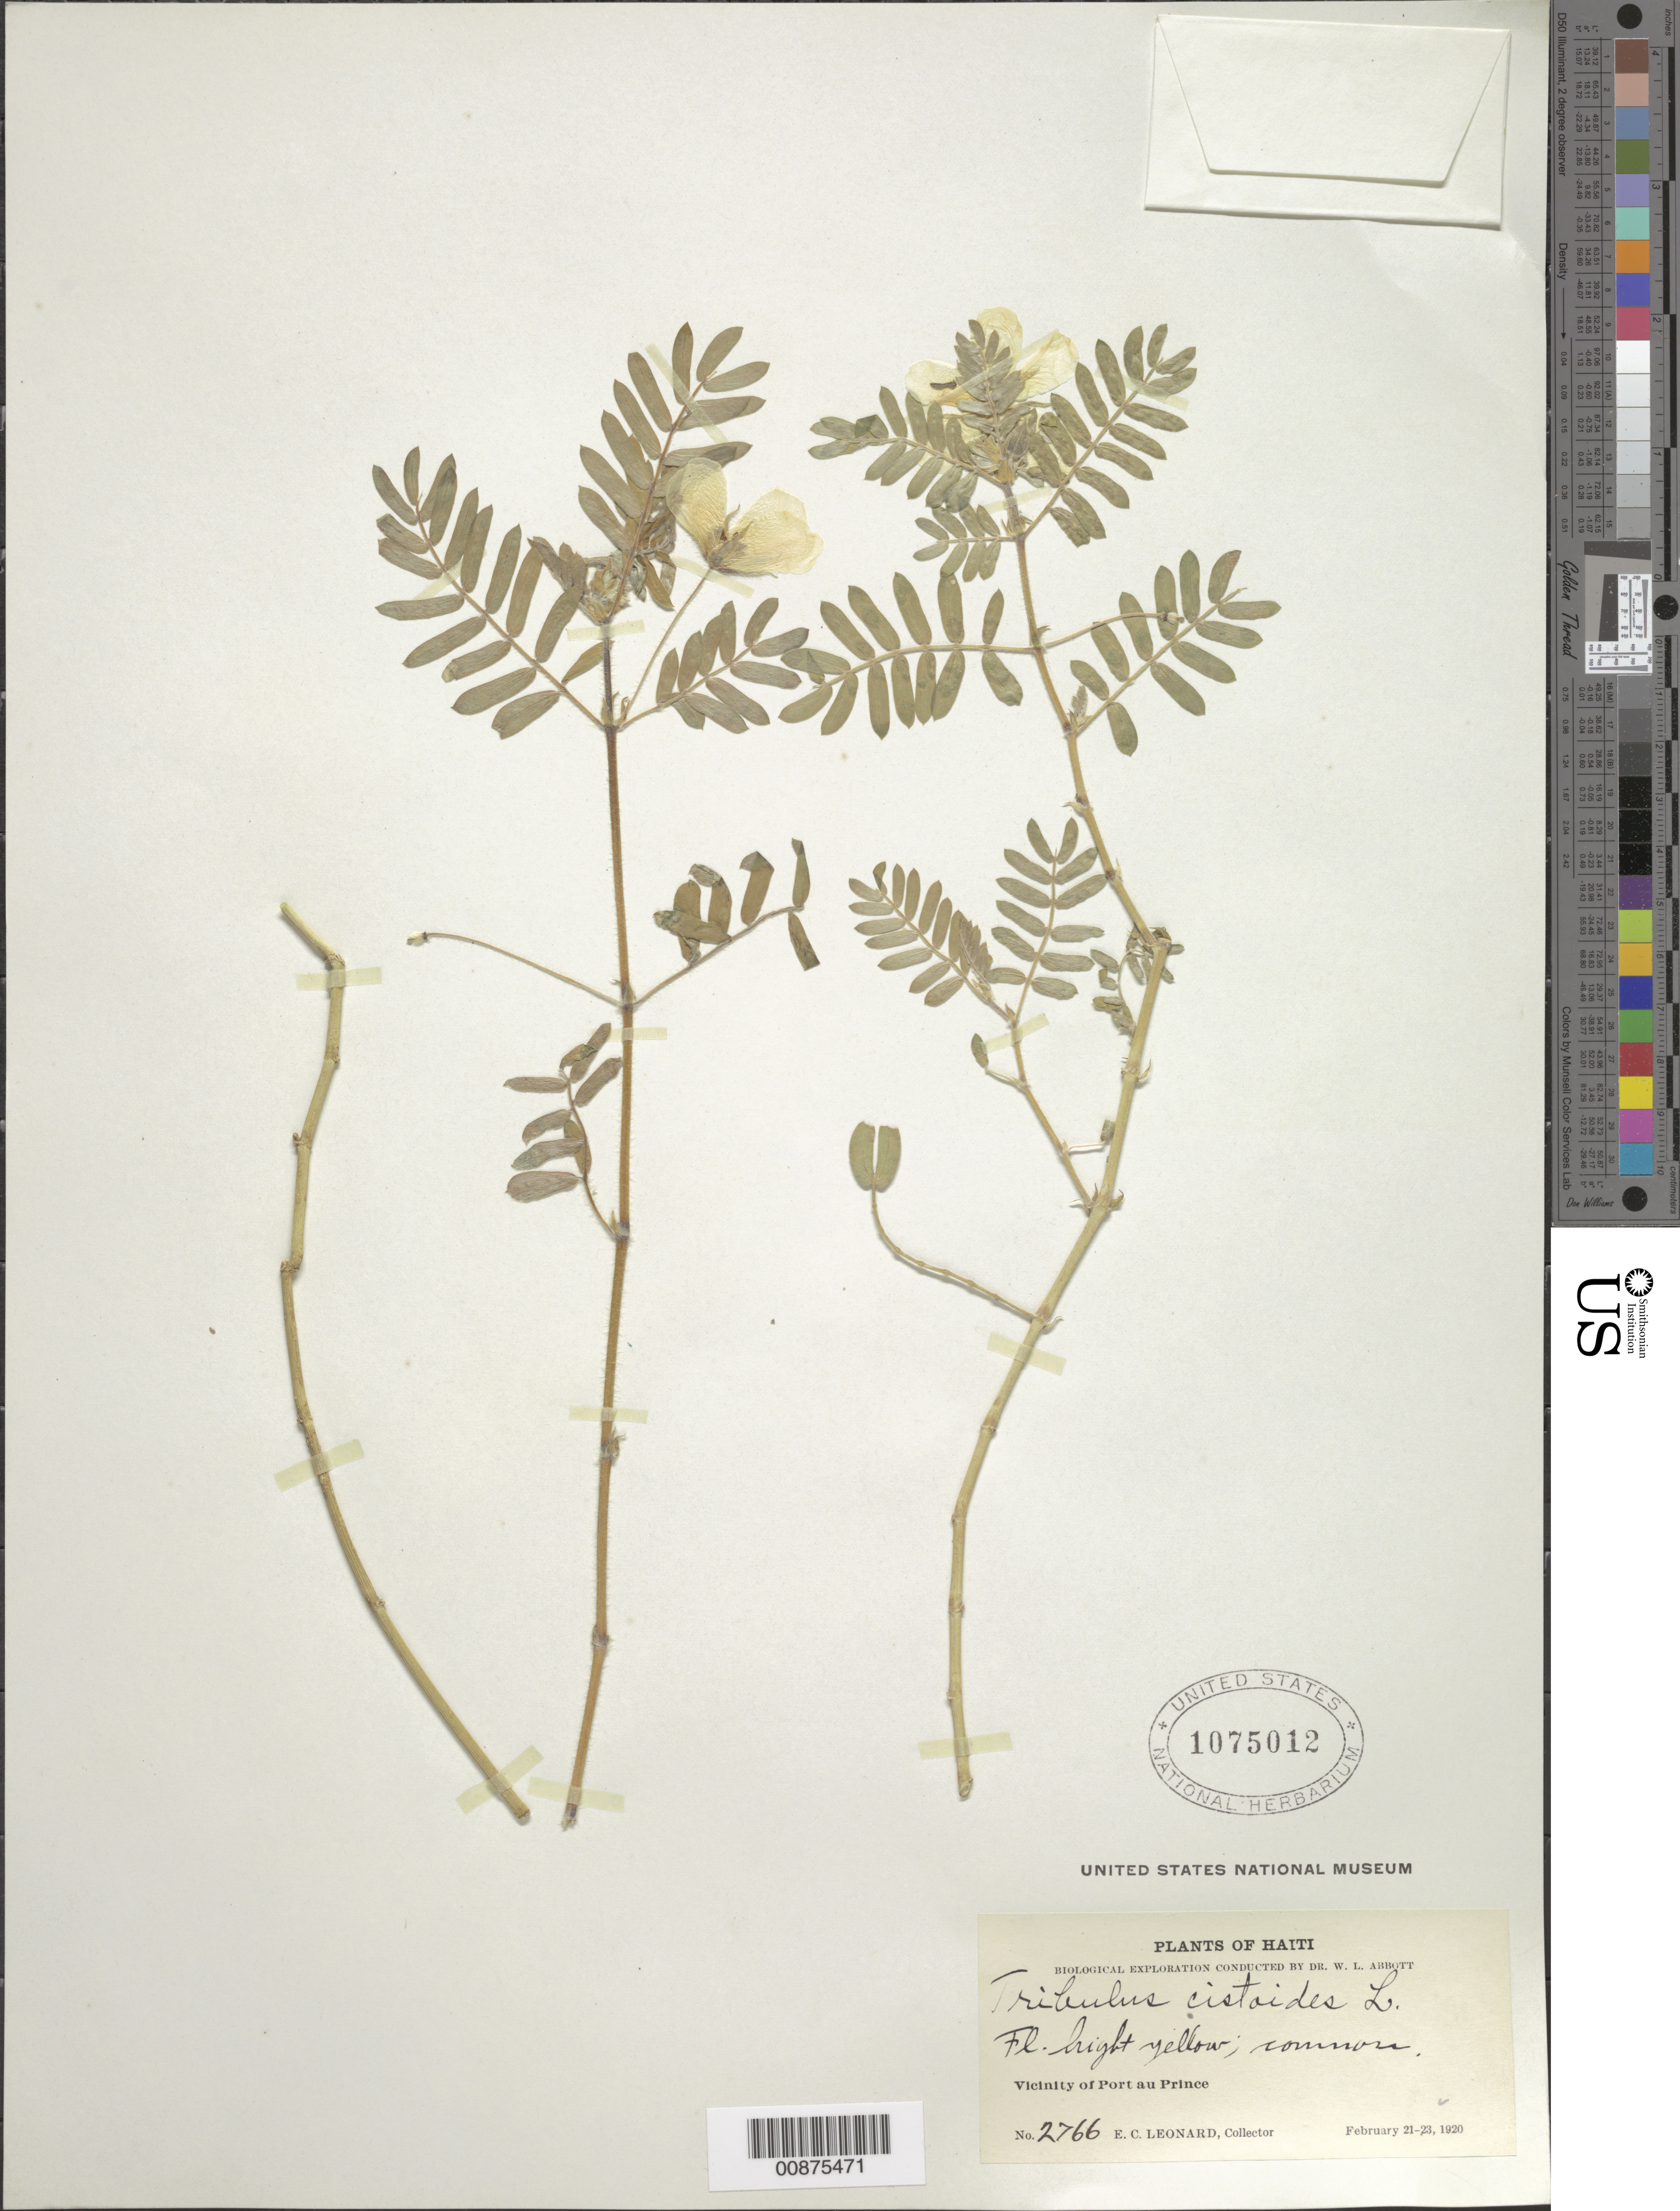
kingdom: Plantae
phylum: Tracheophyta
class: Magnoliopsida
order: Zygophyllales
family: Zygophyllaceae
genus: Tribulus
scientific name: Tribulus cistoides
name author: L.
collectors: E. C. Leonard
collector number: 2766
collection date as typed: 21 Feb 1920 to 23 Feb 1920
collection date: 1920-02-21/1920-02-23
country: Haiti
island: Hispaniola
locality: Vicinity of Port au Prince.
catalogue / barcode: US 1075012